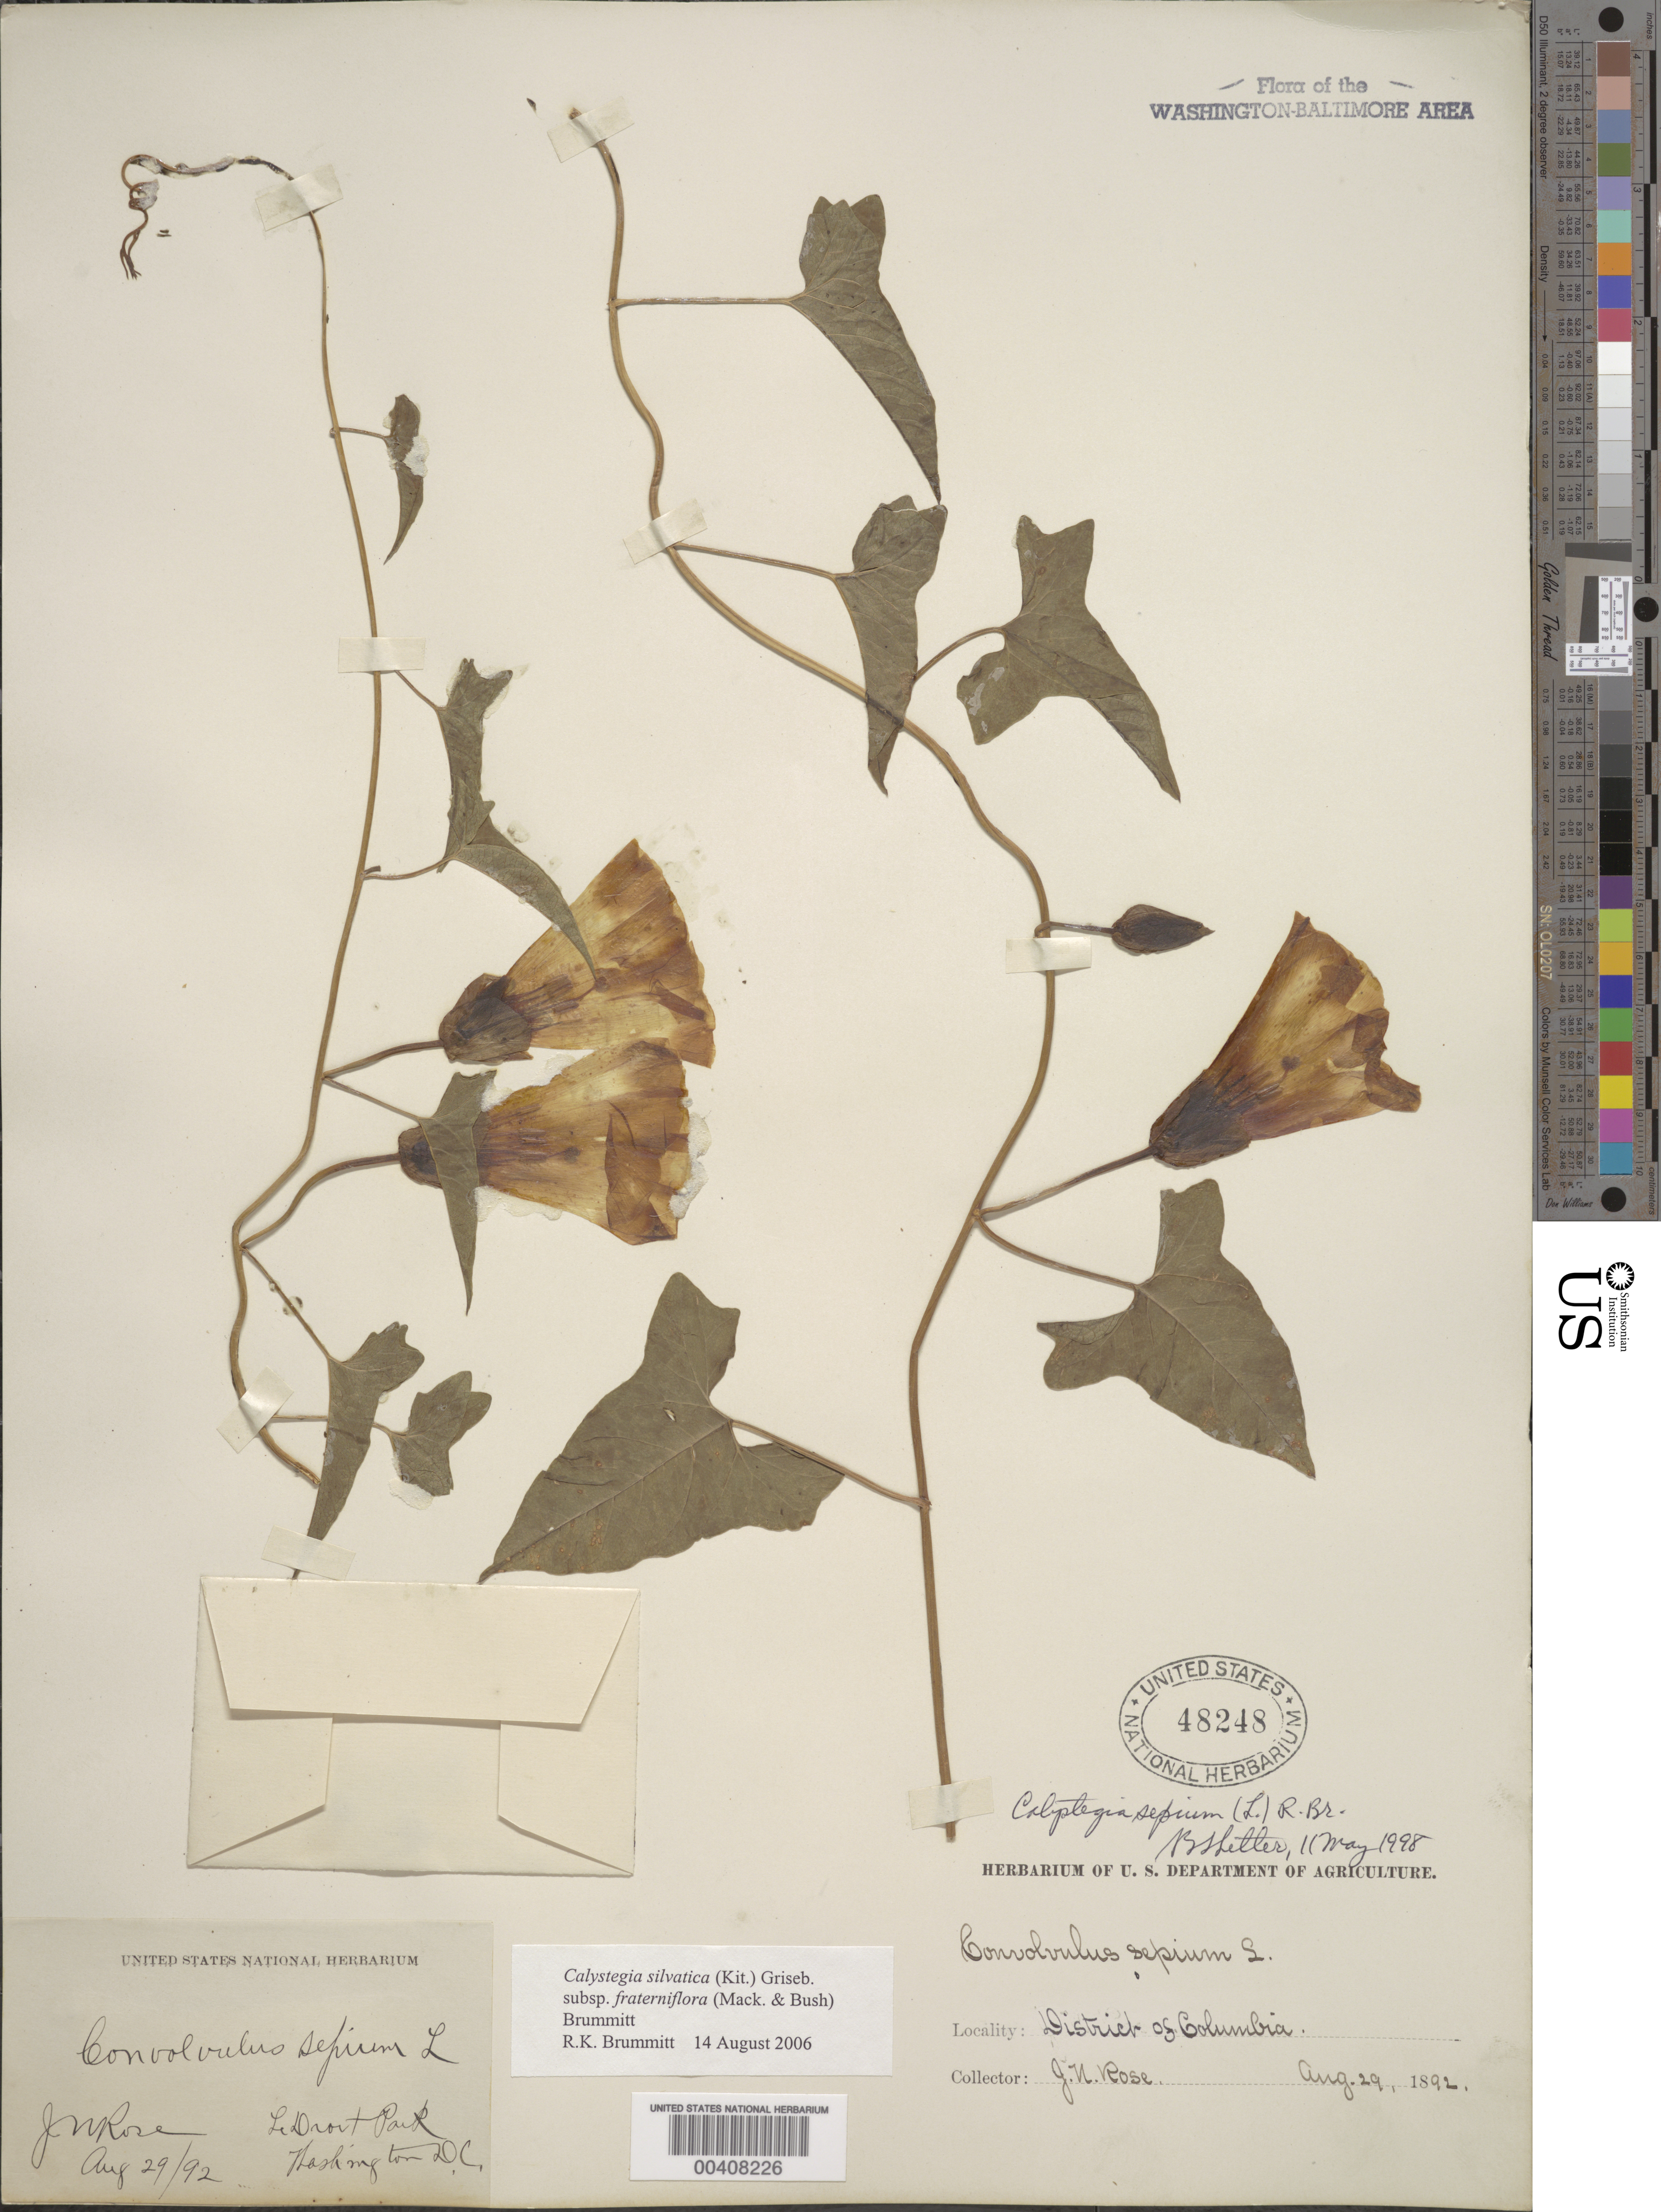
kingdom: Plantae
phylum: Tracheophyta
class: Magnoliopsida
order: Solanales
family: Convolvulaceae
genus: Calystegia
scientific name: Calystegia silvatica subsp. fraterniflora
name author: (Mack. & Bush) Brummitt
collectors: J. N. Rose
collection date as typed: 29 Aug 1892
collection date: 1892-08-29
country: United States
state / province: District of Columbia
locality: Le Droit Park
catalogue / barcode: US 48248